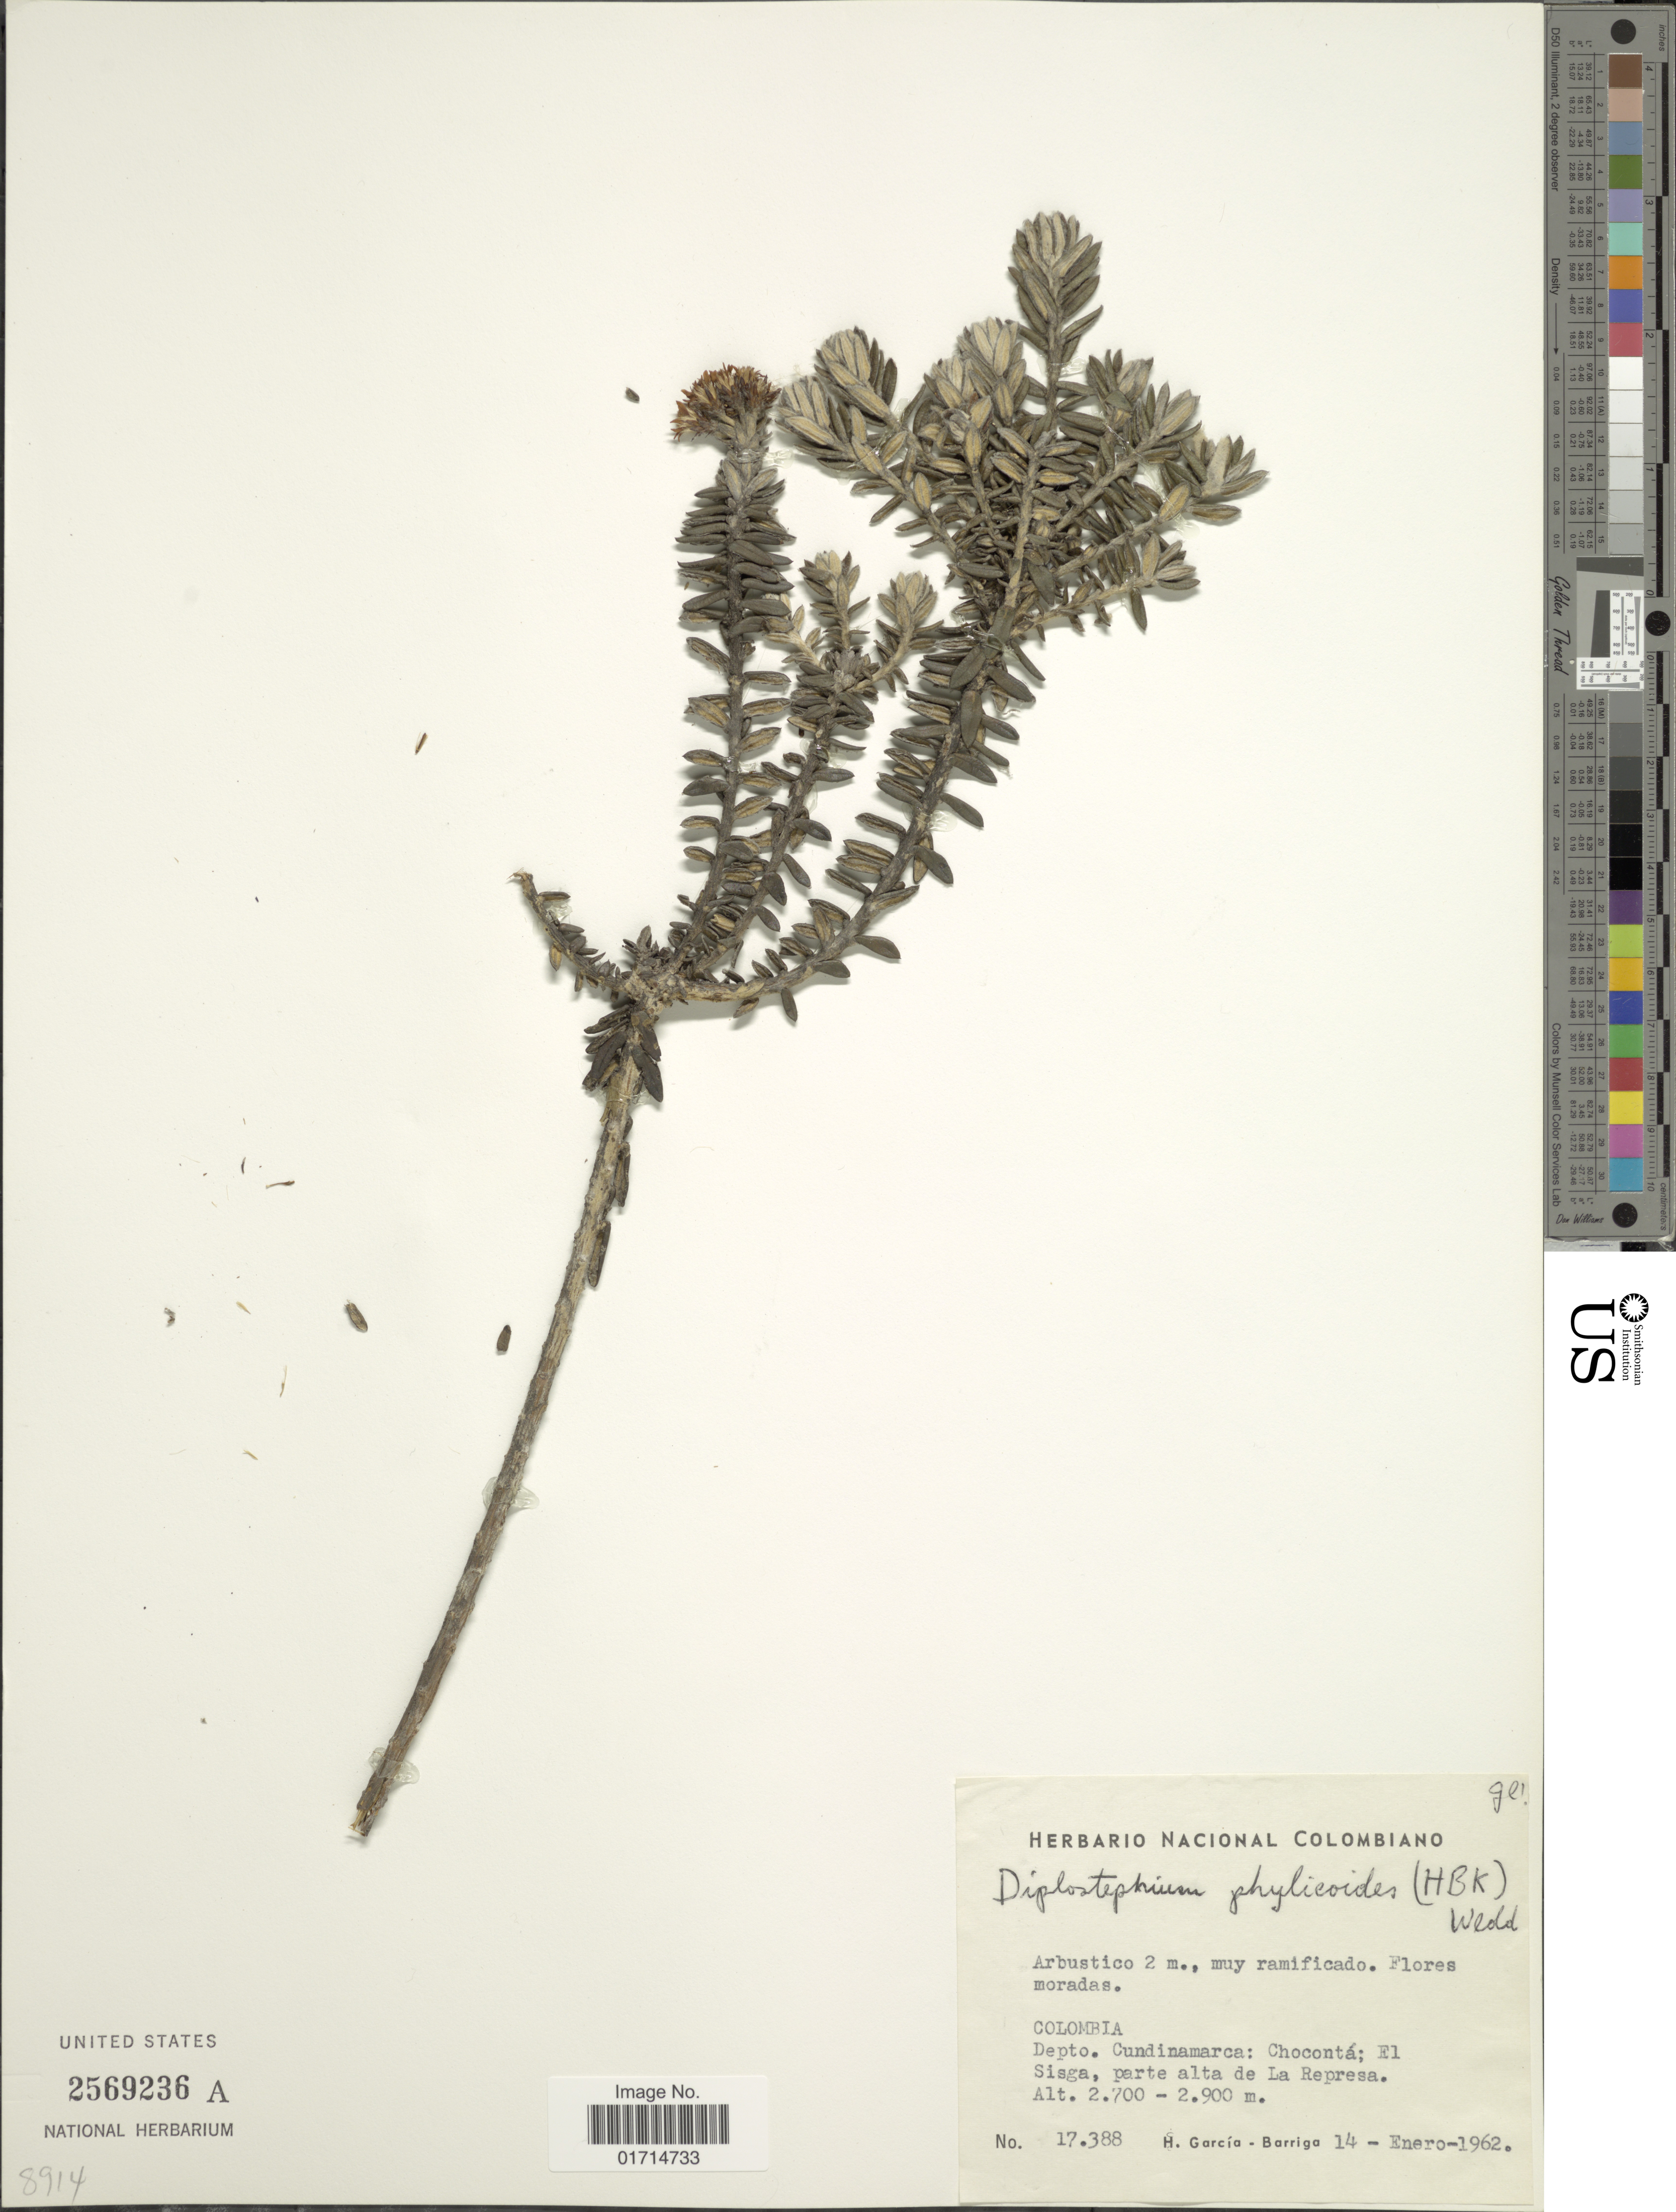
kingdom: Plantae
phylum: Tracheophyta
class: Magnoliopsida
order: Asterales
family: Asteraceae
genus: Diplostephium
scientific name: Diplostephium phylicoides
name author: (Kunth) Wedd.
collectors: H. García Barriga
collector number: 17388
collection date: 1962-01-14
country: Colombia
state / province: Cundinamarca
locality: Depto. Cundinamarca: Choconota; El Sisga, parte alta de La Represa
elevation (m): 2700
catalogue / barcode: US 2569236A